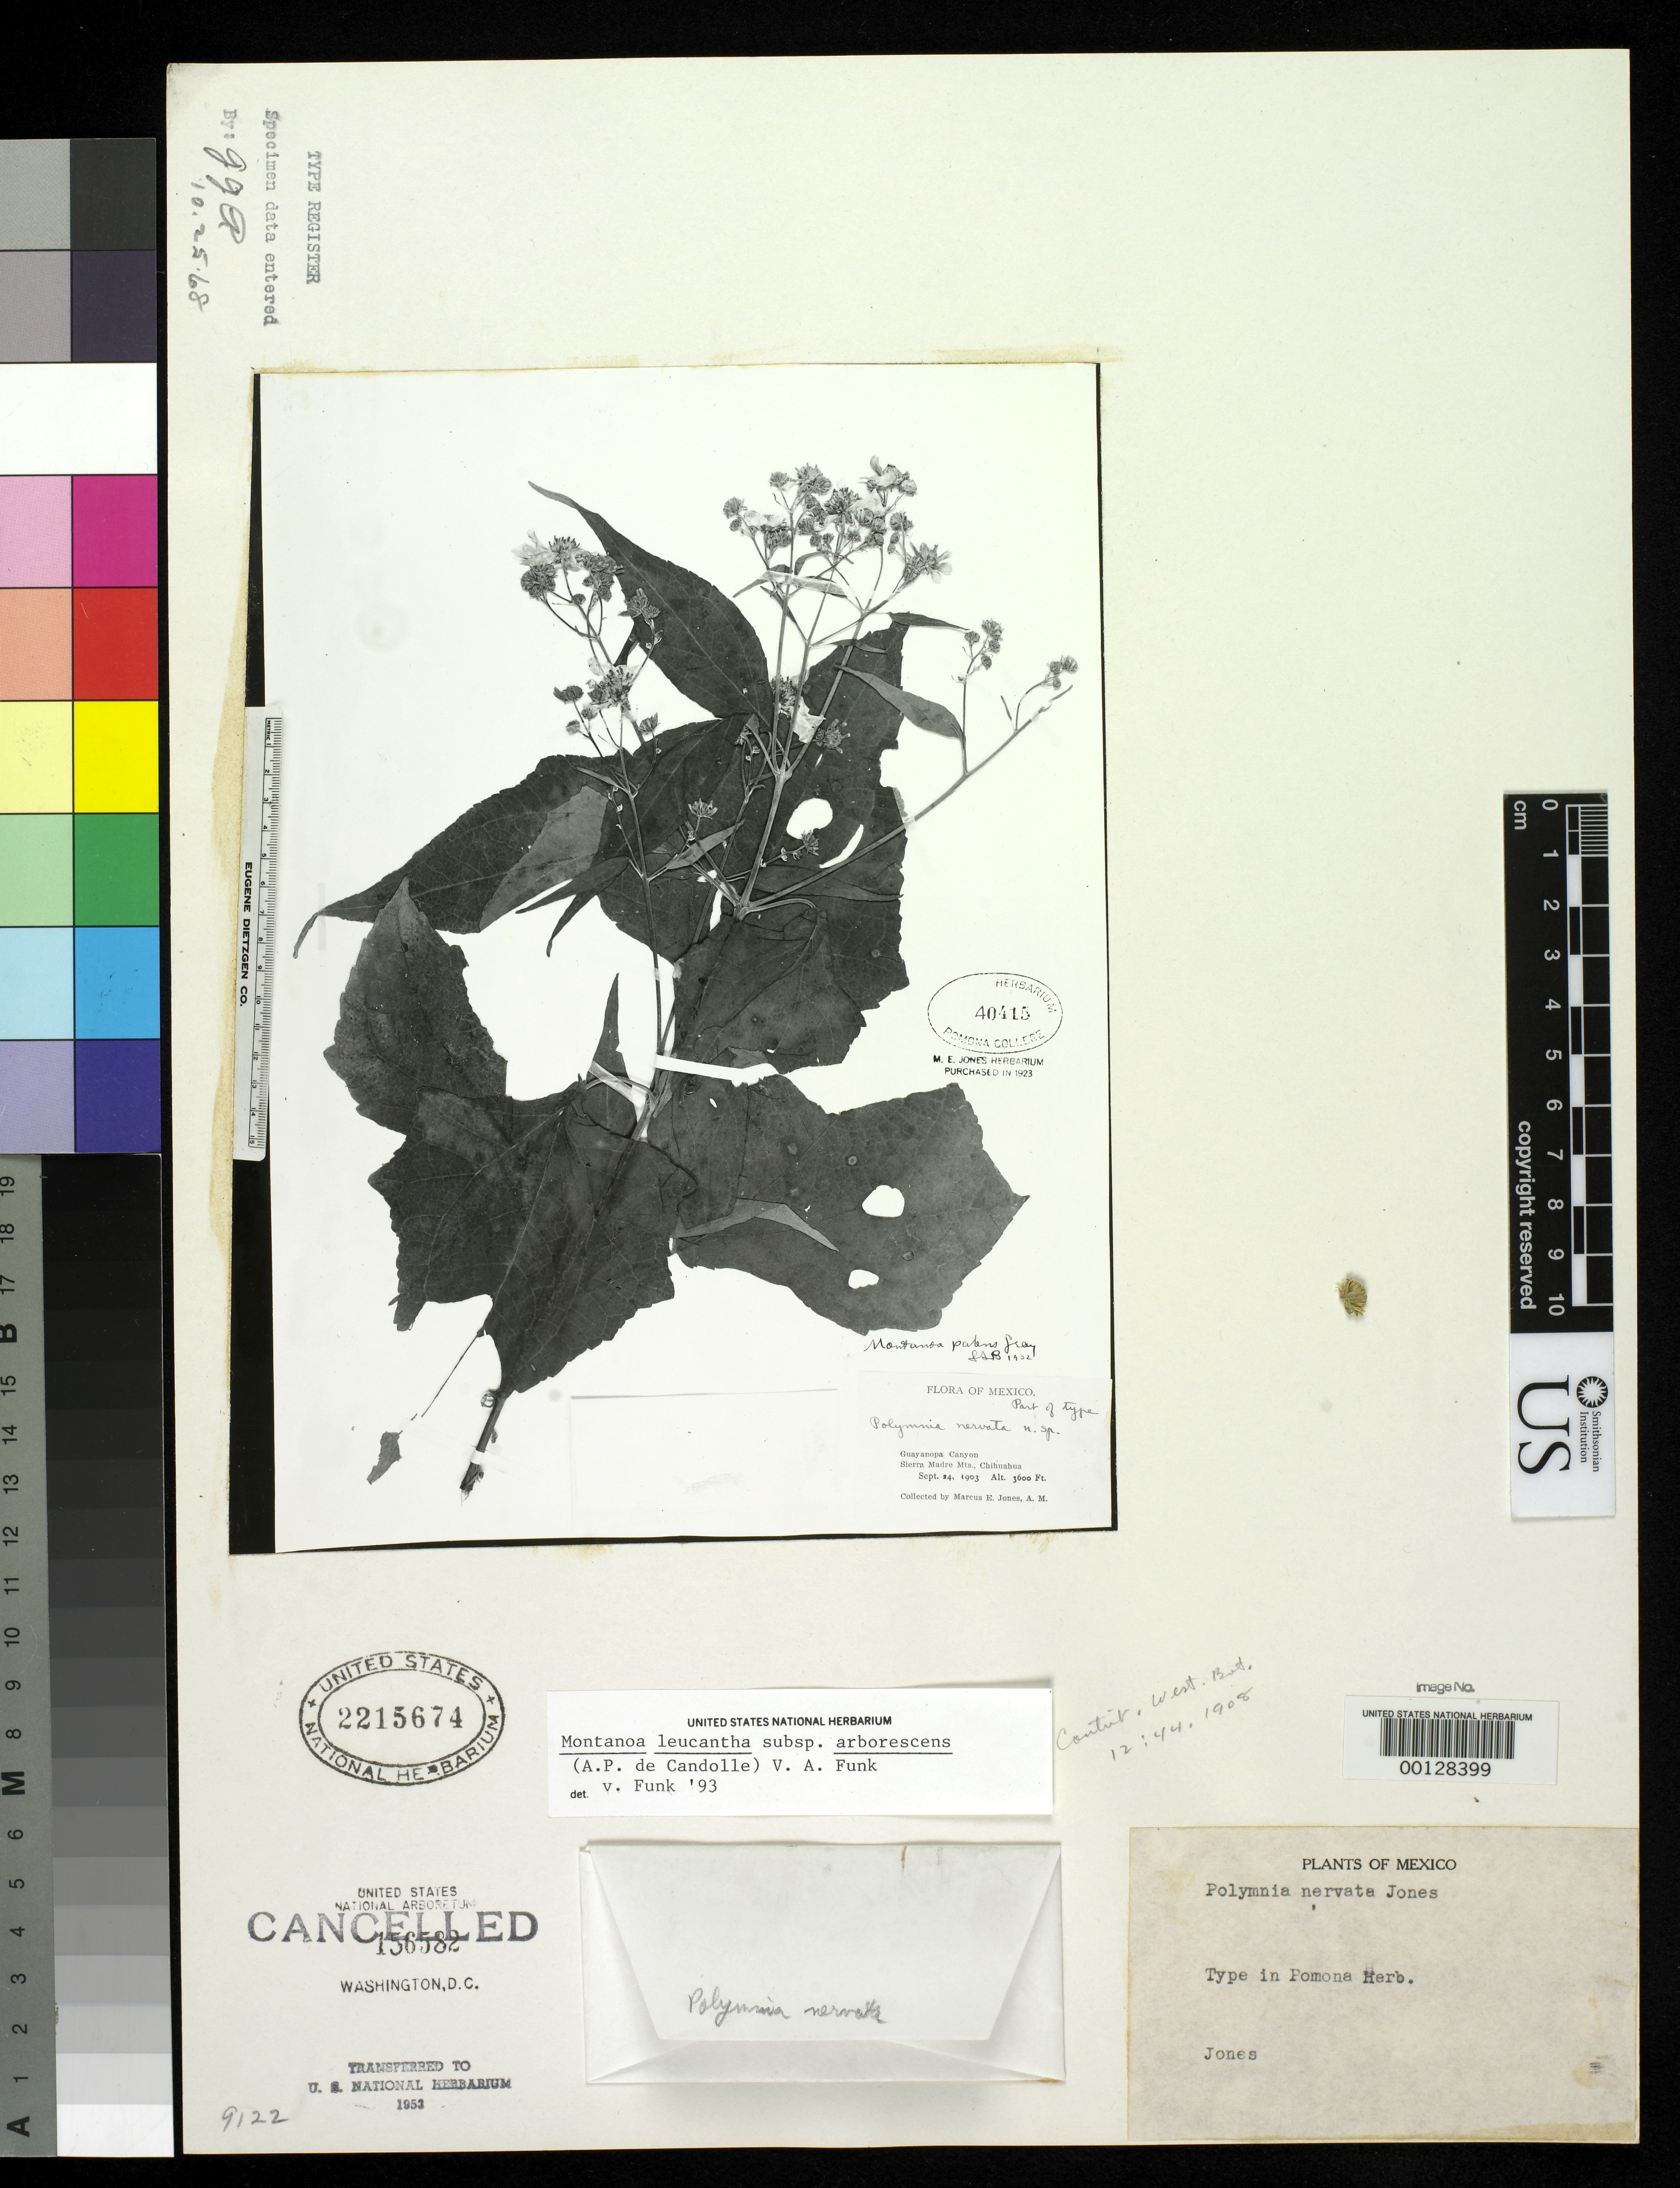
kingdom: Plantae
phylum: Tracheophyta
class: Magnoliopsida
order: Asterales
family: Asteraceae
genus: Polymnia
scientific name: Polymnia nervata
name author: M.E. Jones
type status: Type Fragment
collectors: M. E. Jones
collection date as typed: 24 Sep 1903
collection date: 1903-09-24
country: Mexico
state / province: Chihuahua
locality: Sierra Madre Mts., Guayanopa Canyon.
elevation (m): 1097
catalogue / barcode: US 2215674